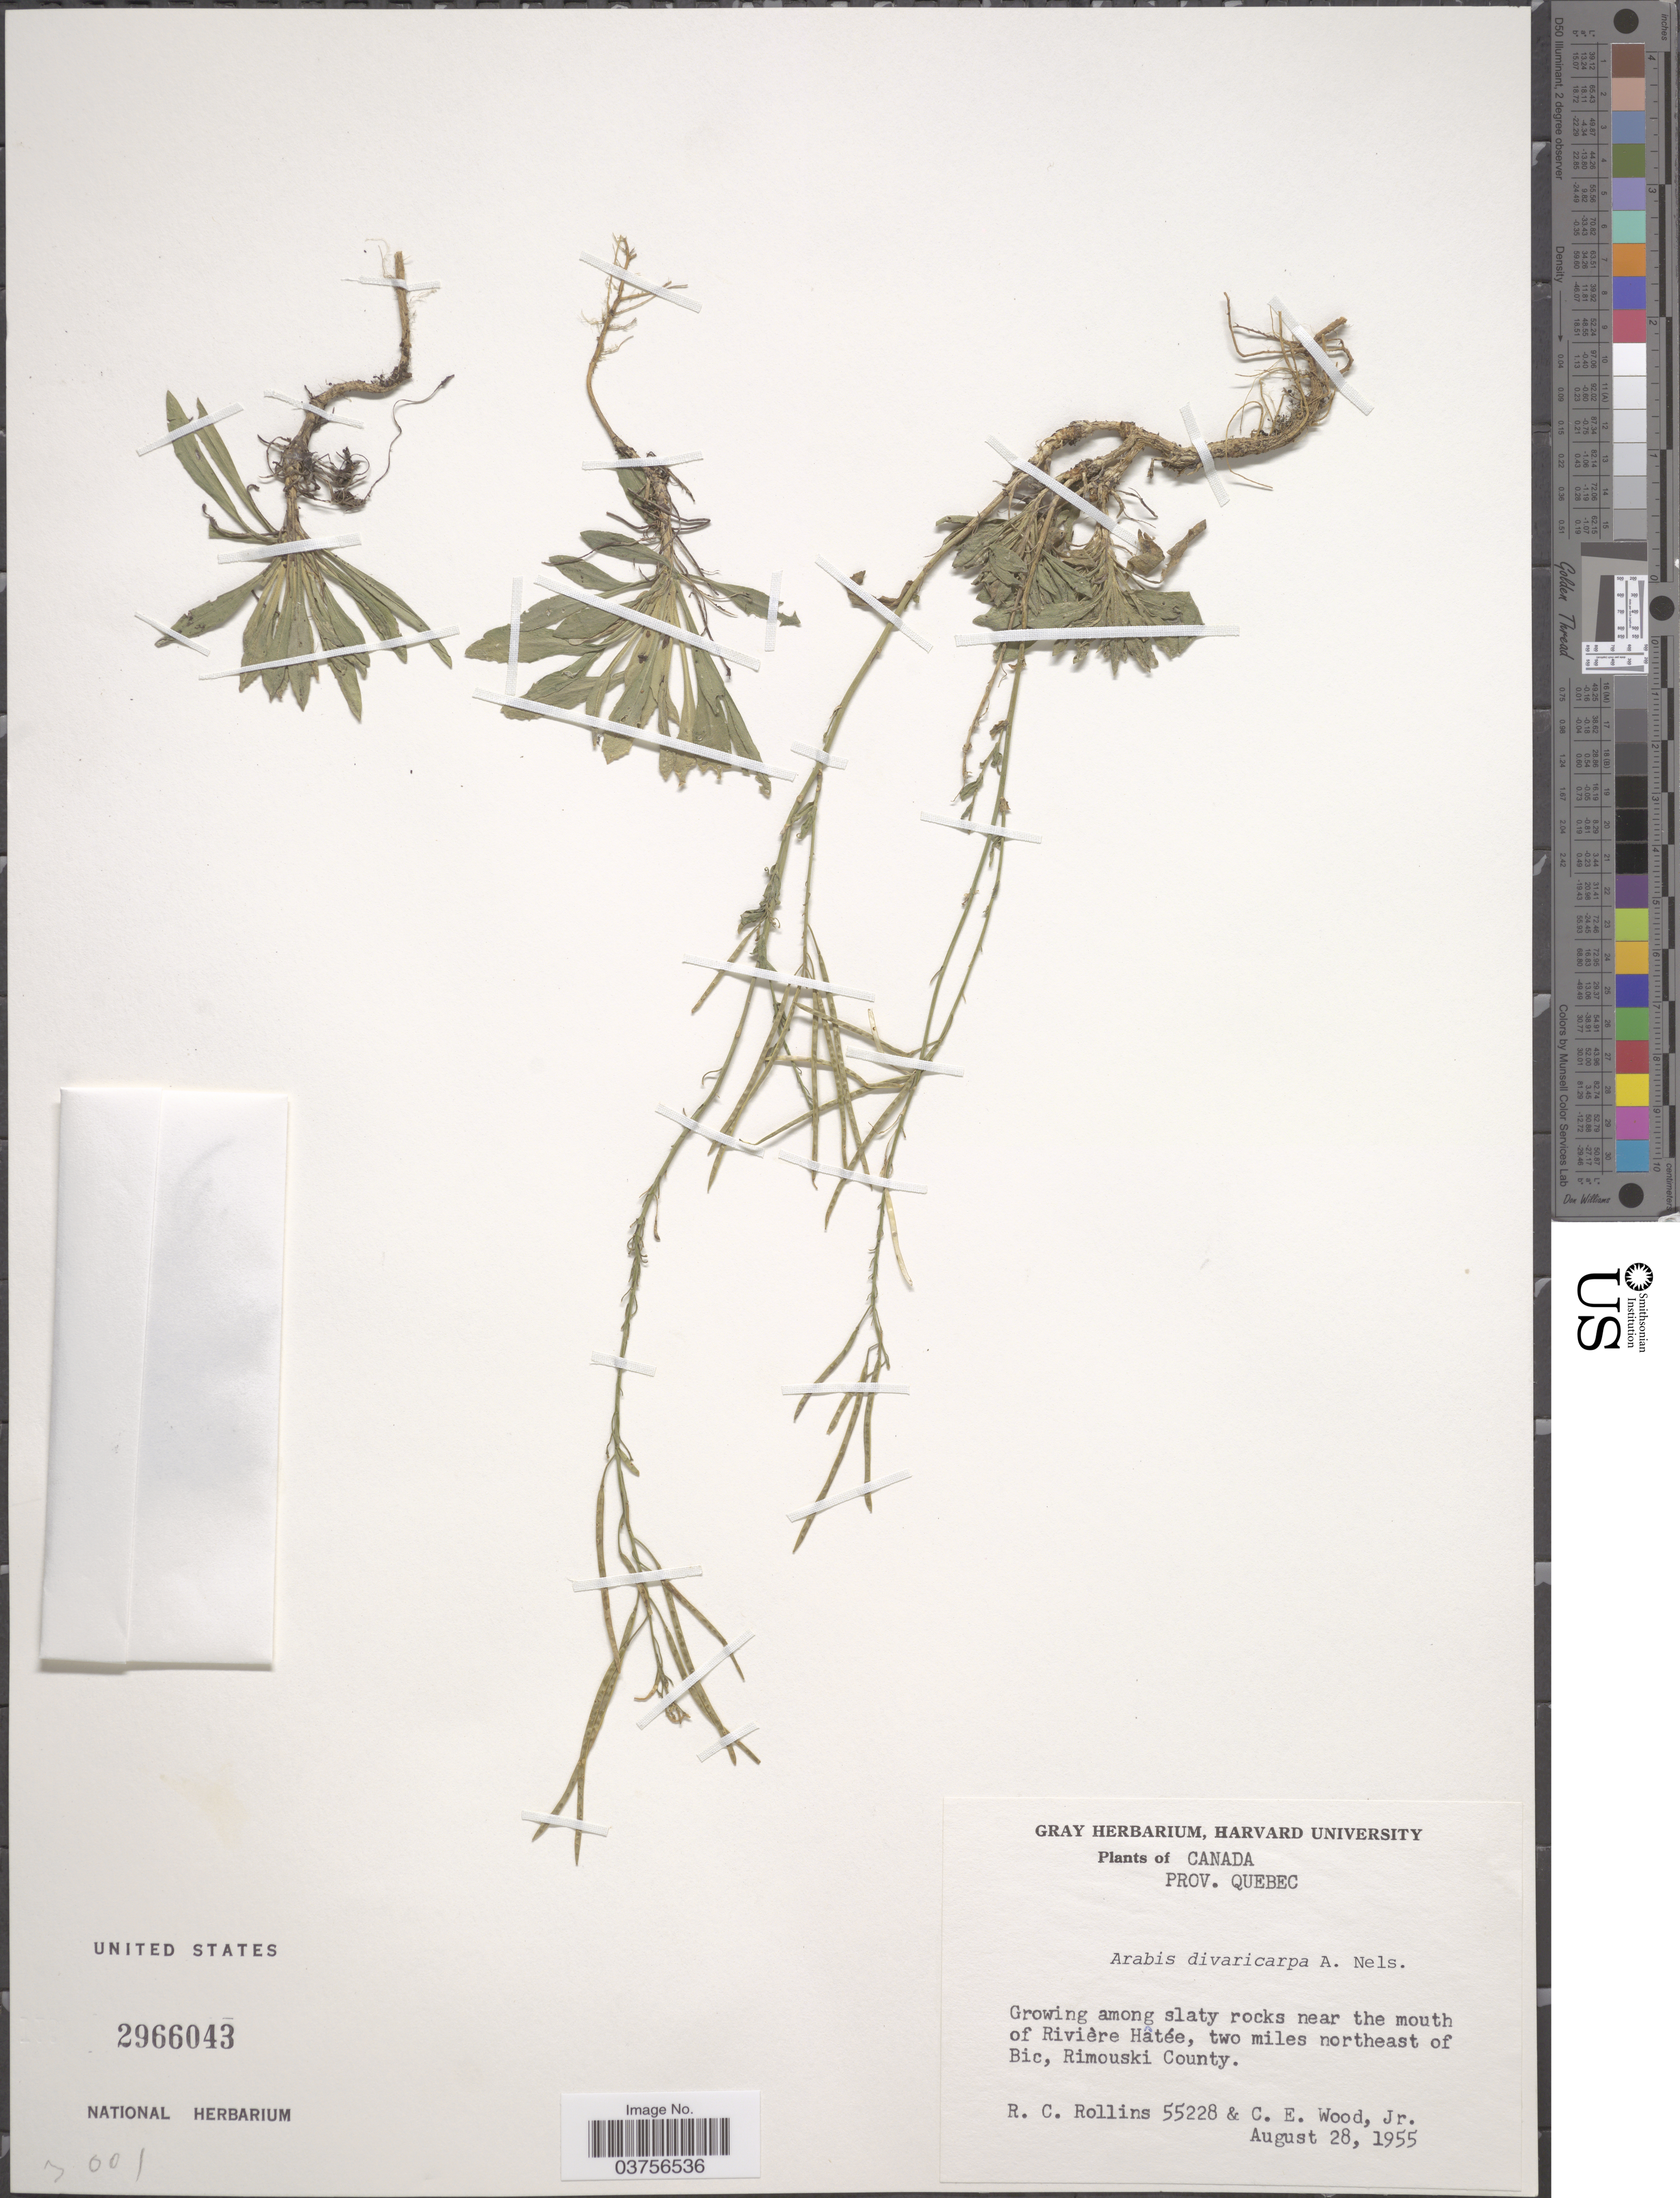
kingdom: Plantae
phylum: Tracheophyta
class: Magnoliopsida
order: Brassicales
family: Brassicaceae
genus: Arabis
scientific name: Arabis divaricarpa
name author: A. Nelson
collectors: R. C. Rollins & C. Wood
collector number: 55228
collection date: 1955-08-28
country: Canada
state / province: Quebec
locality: Near the mouth of Rivière Hâtée, two miles northeast of Bic, Rimouski County.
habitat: growing among slaty rocks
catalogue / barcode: US 2966043